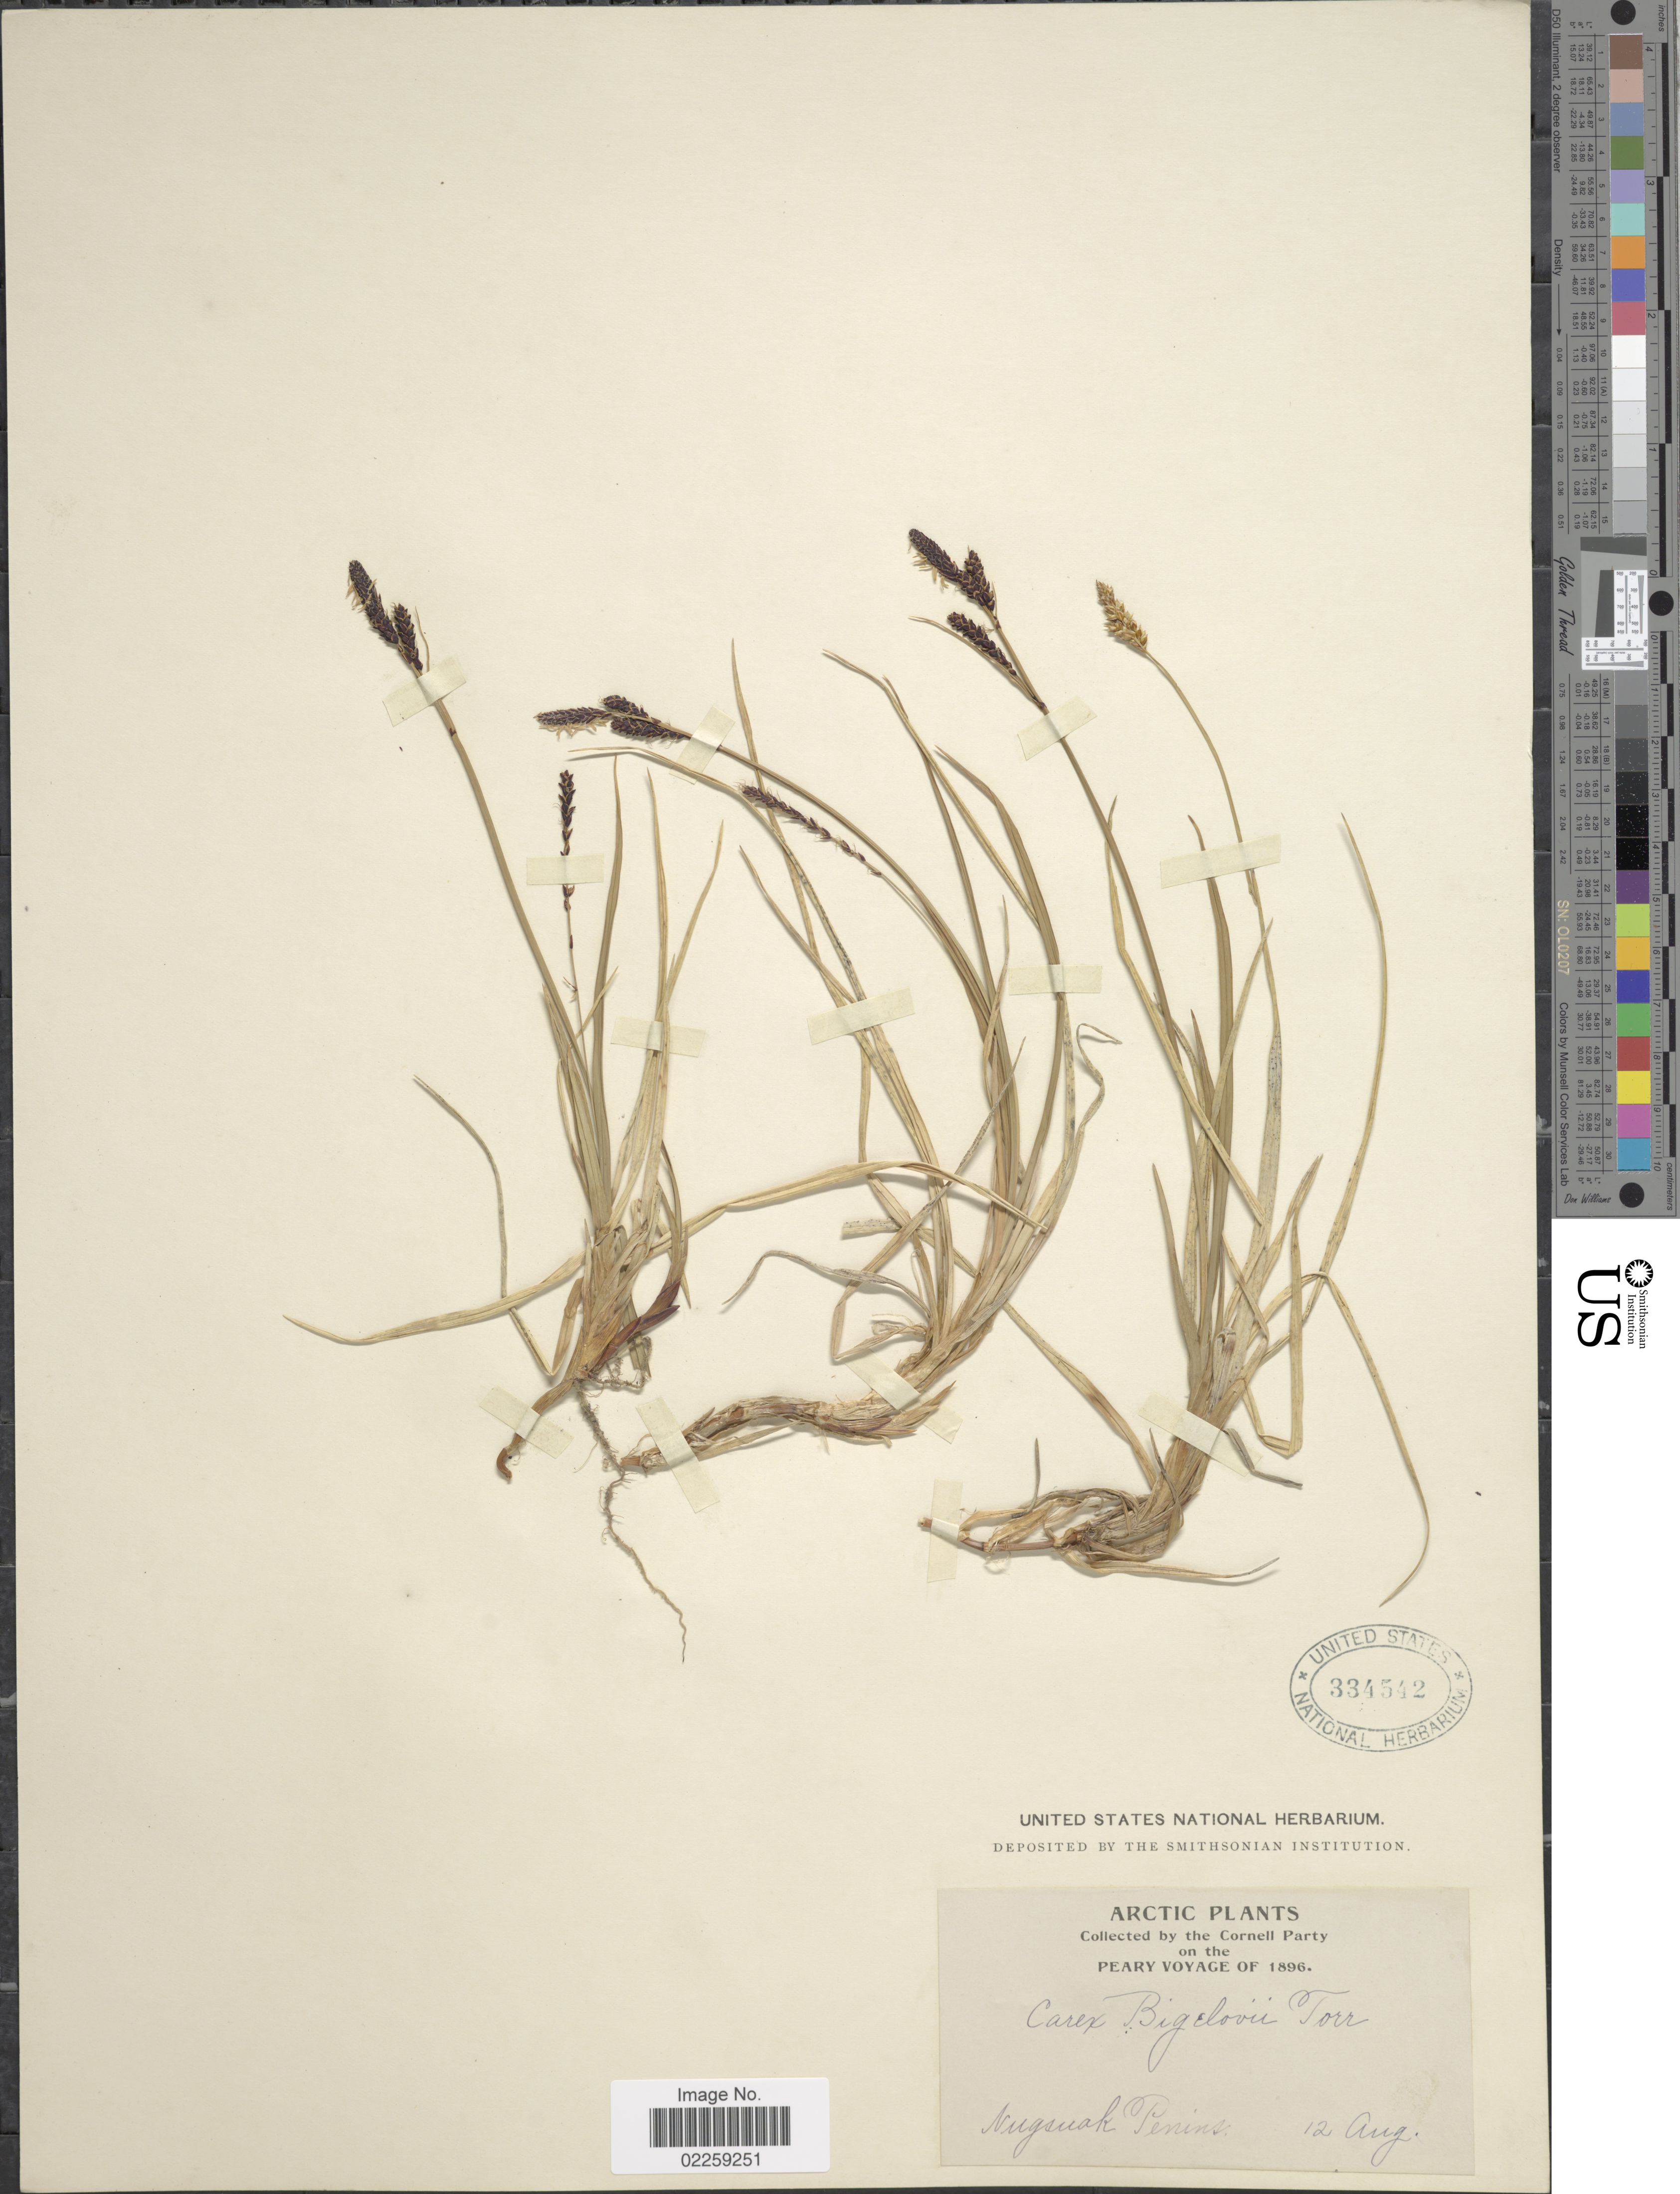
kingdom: Plantae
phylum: Tracheophyta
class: Liliopsida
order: Poales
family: Cyperaceae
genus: Carex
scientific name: Carex bigelowii subsp. bigelowii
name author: Torr. ex Schwein.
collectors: Cornell Party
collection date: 1896-08-12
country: Greenland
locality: Arctic, Nugsuak Penins.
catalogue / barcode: US 334542